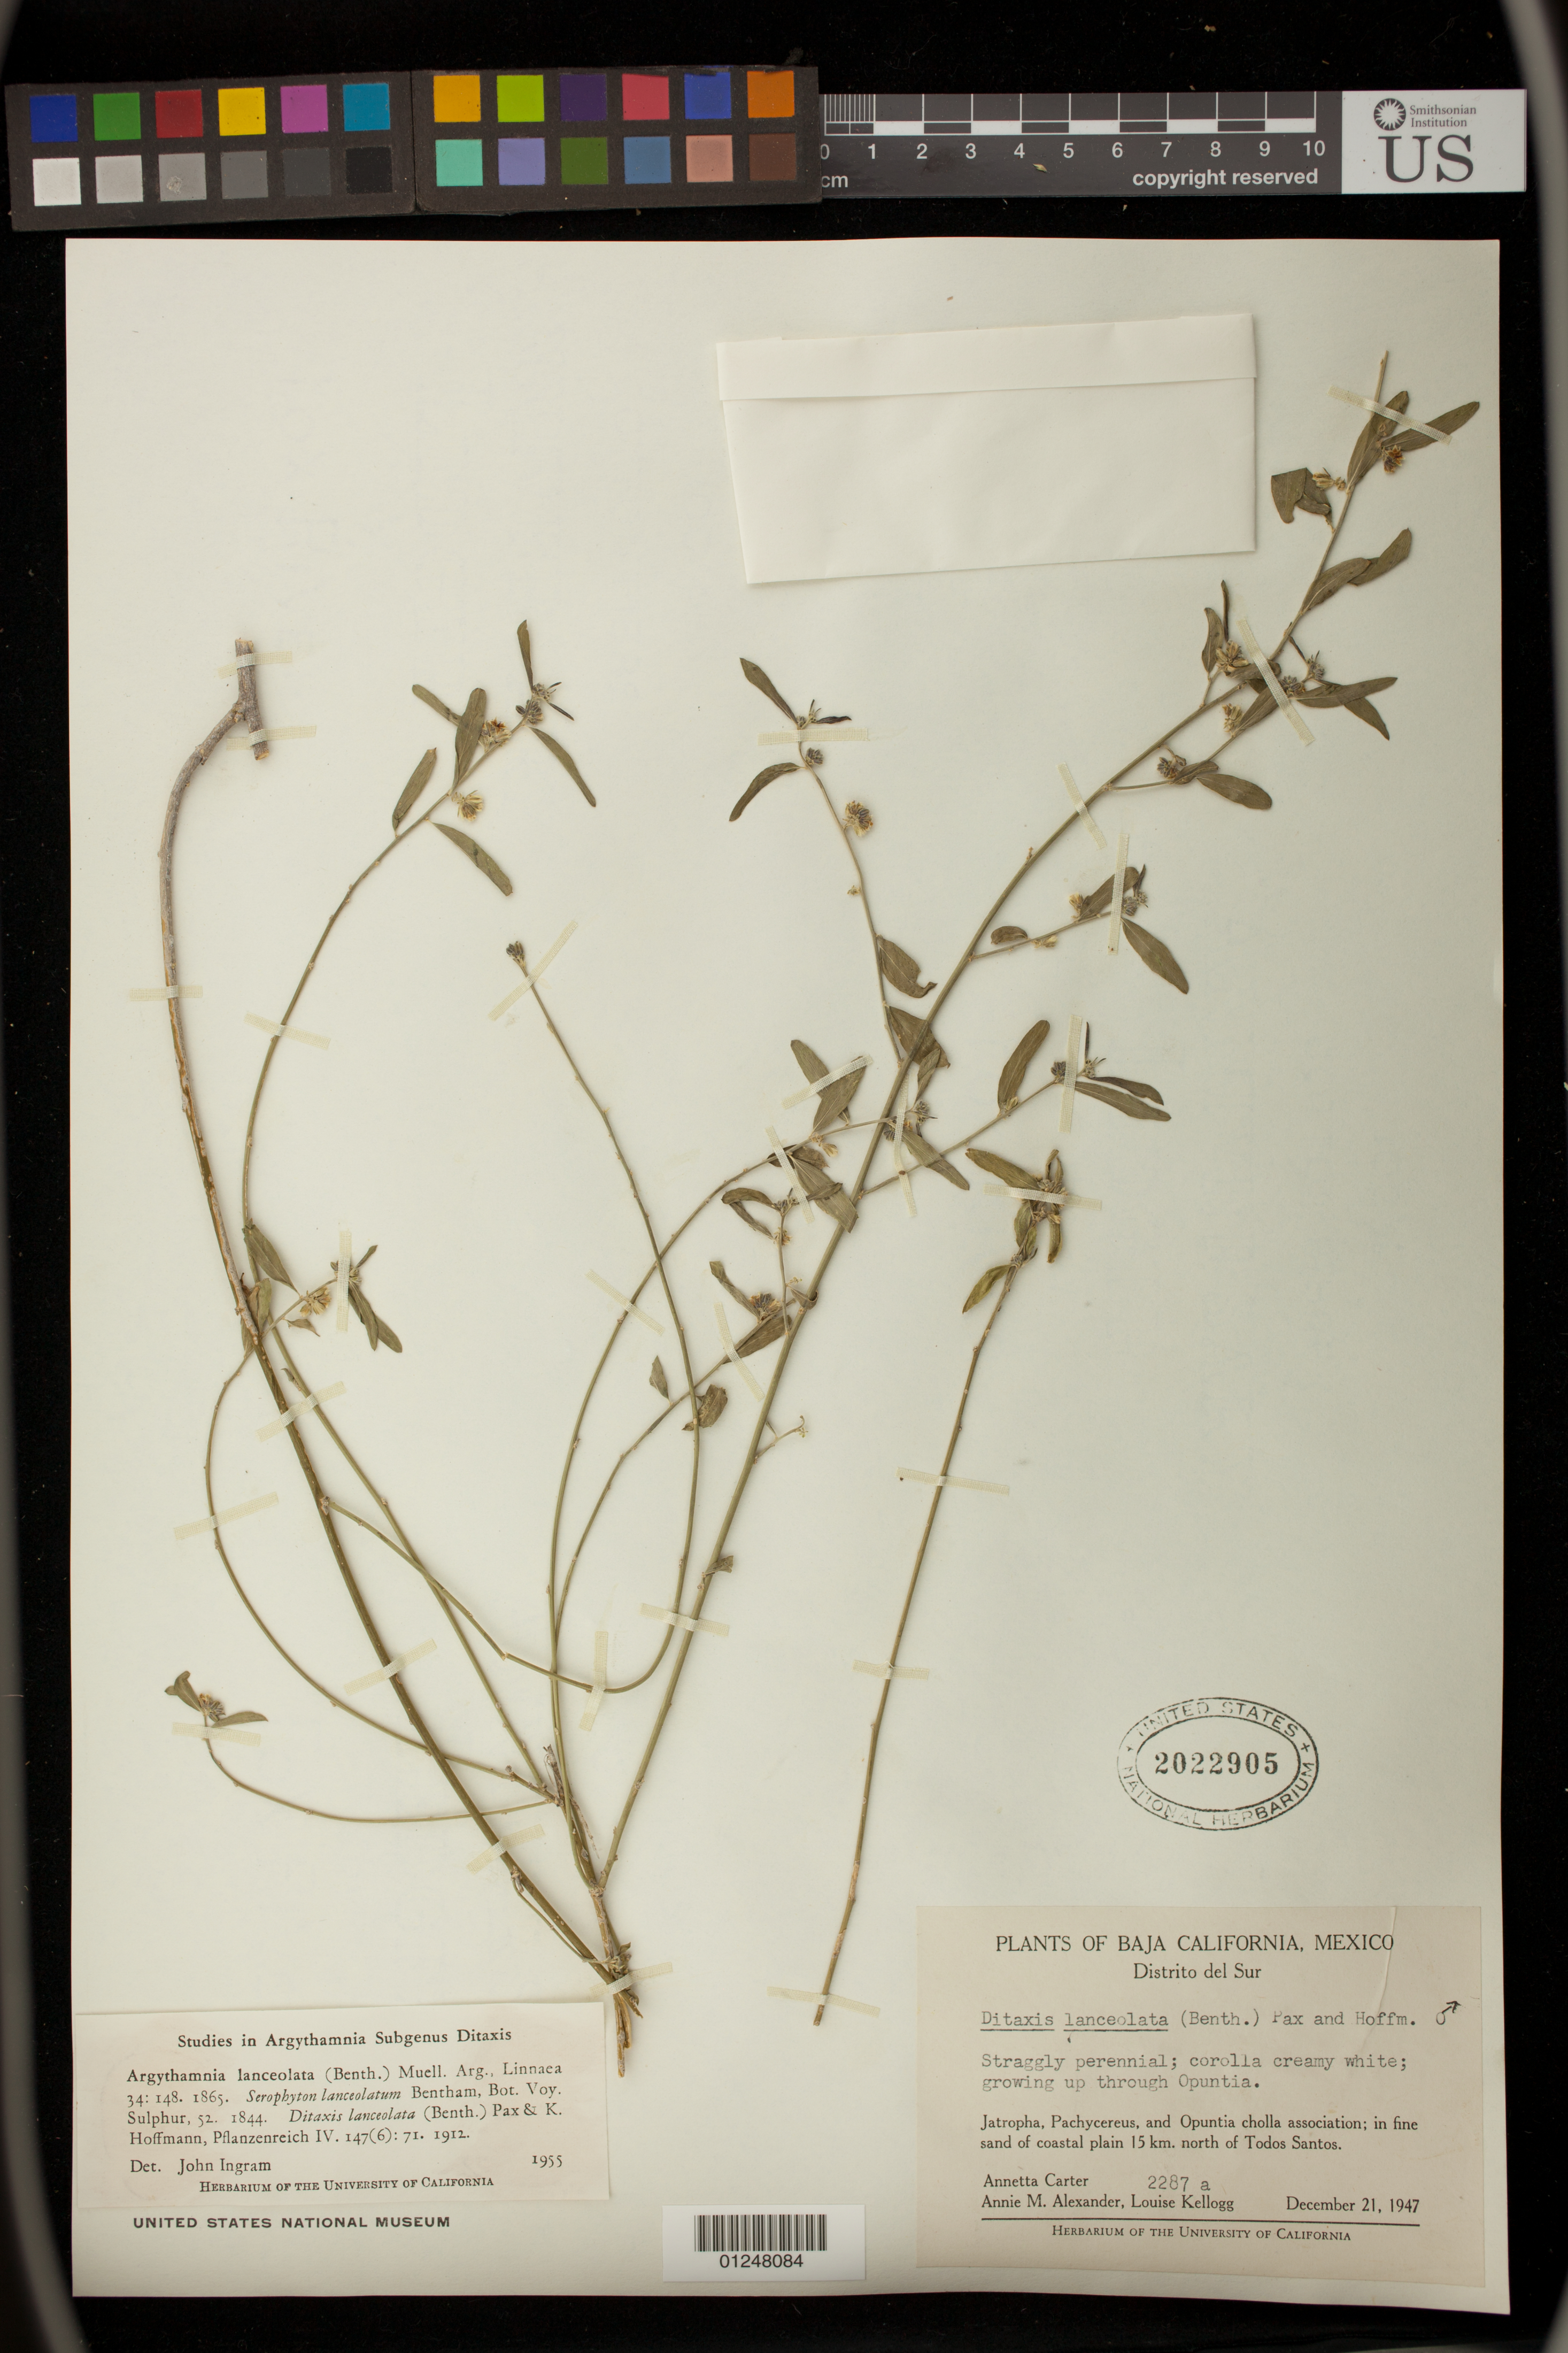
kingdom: Plantae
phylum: Tracheophyta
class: Magnoliopsida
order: Malpighiales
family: Euphorbiaceae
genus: Argythamnia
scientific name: Argythamnia lanceolata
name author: (Benth.) Müll. Arg.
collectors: A. M. Carter, A. M. Alexander & L. Kellogg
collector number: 2287 a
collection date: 1947-12-21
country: Mexico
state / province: Baja California Sur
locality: Jatropha, Pachycereus, and Opuntia cholla association; in fine sand of coastal plain 15 km. north of Todos Santos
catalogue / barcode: US 2022905